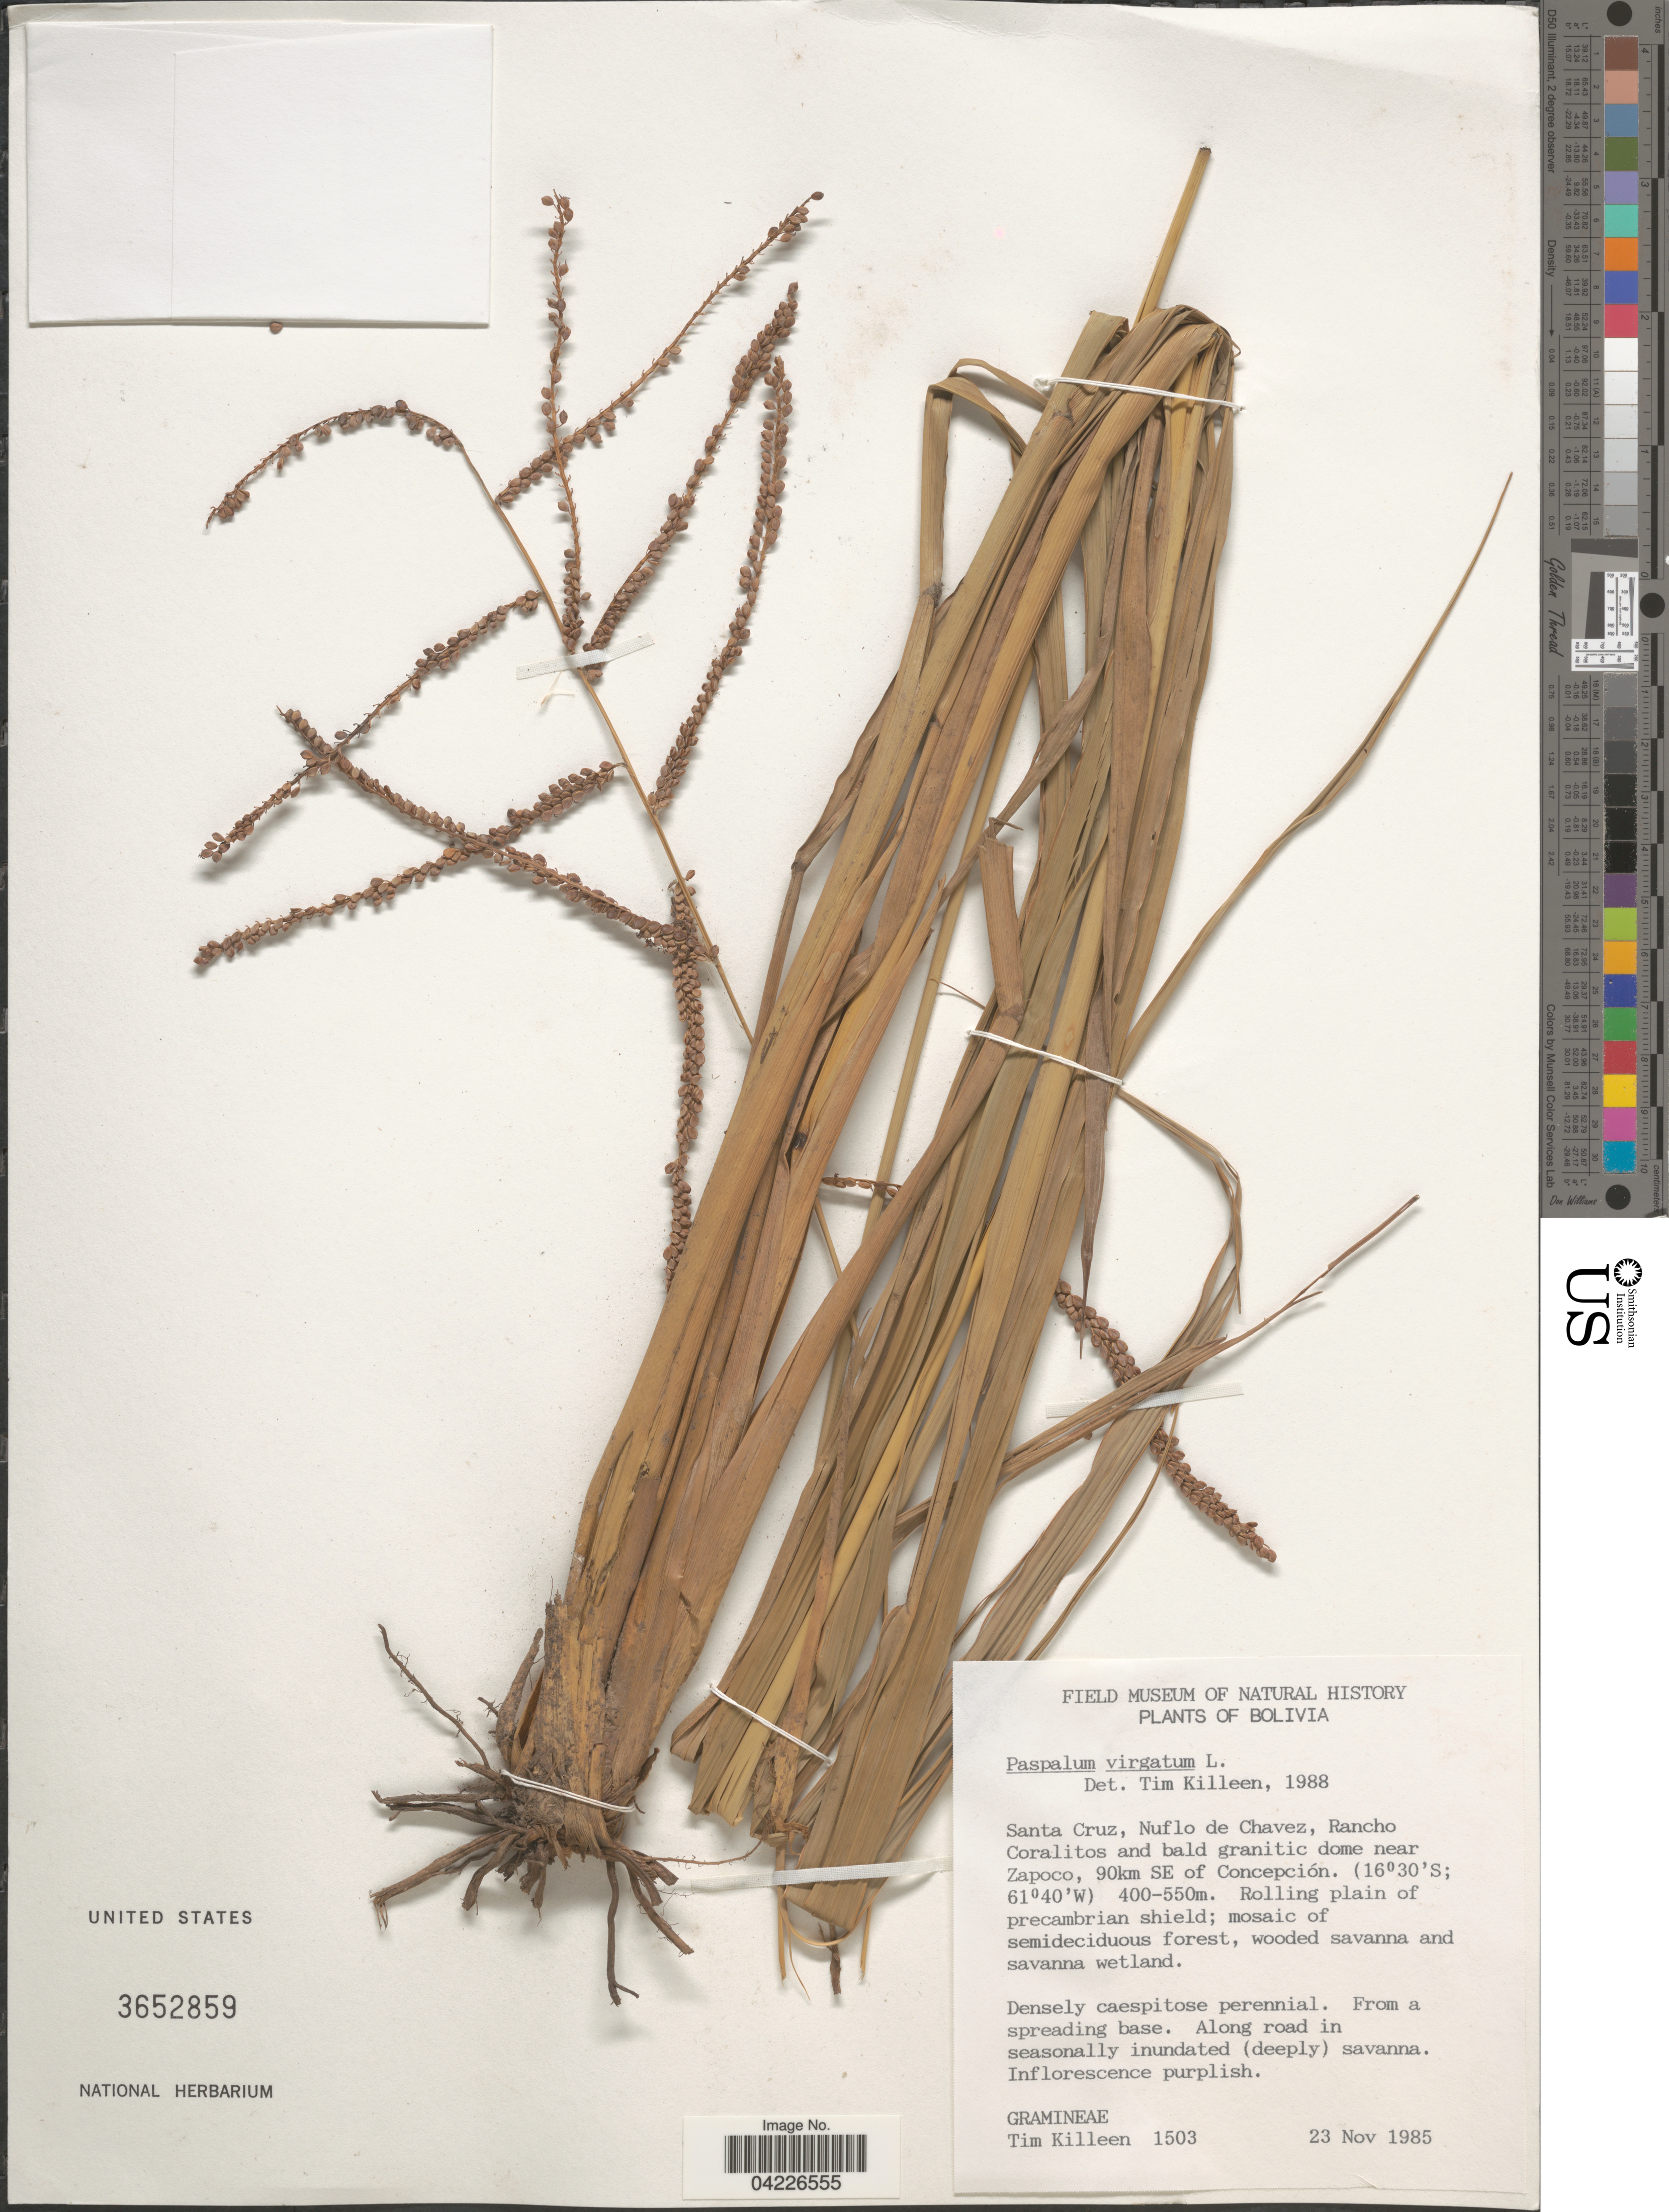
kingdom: Plantae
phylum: Tracheophyta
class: Liliopsida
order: Poales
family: Poaceae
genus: Paspalum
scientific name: Paspalum virgatum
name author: L.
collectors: T. J. Killeen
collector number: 1503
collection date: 1985-11-23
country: Bolivia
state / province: Santa Cruz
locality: Nuflo de Chavez, Rancho Coralitos and bald granitic dome near Zapoco, 90km SE of Concepción.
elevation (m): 400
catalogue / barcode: US 3652859